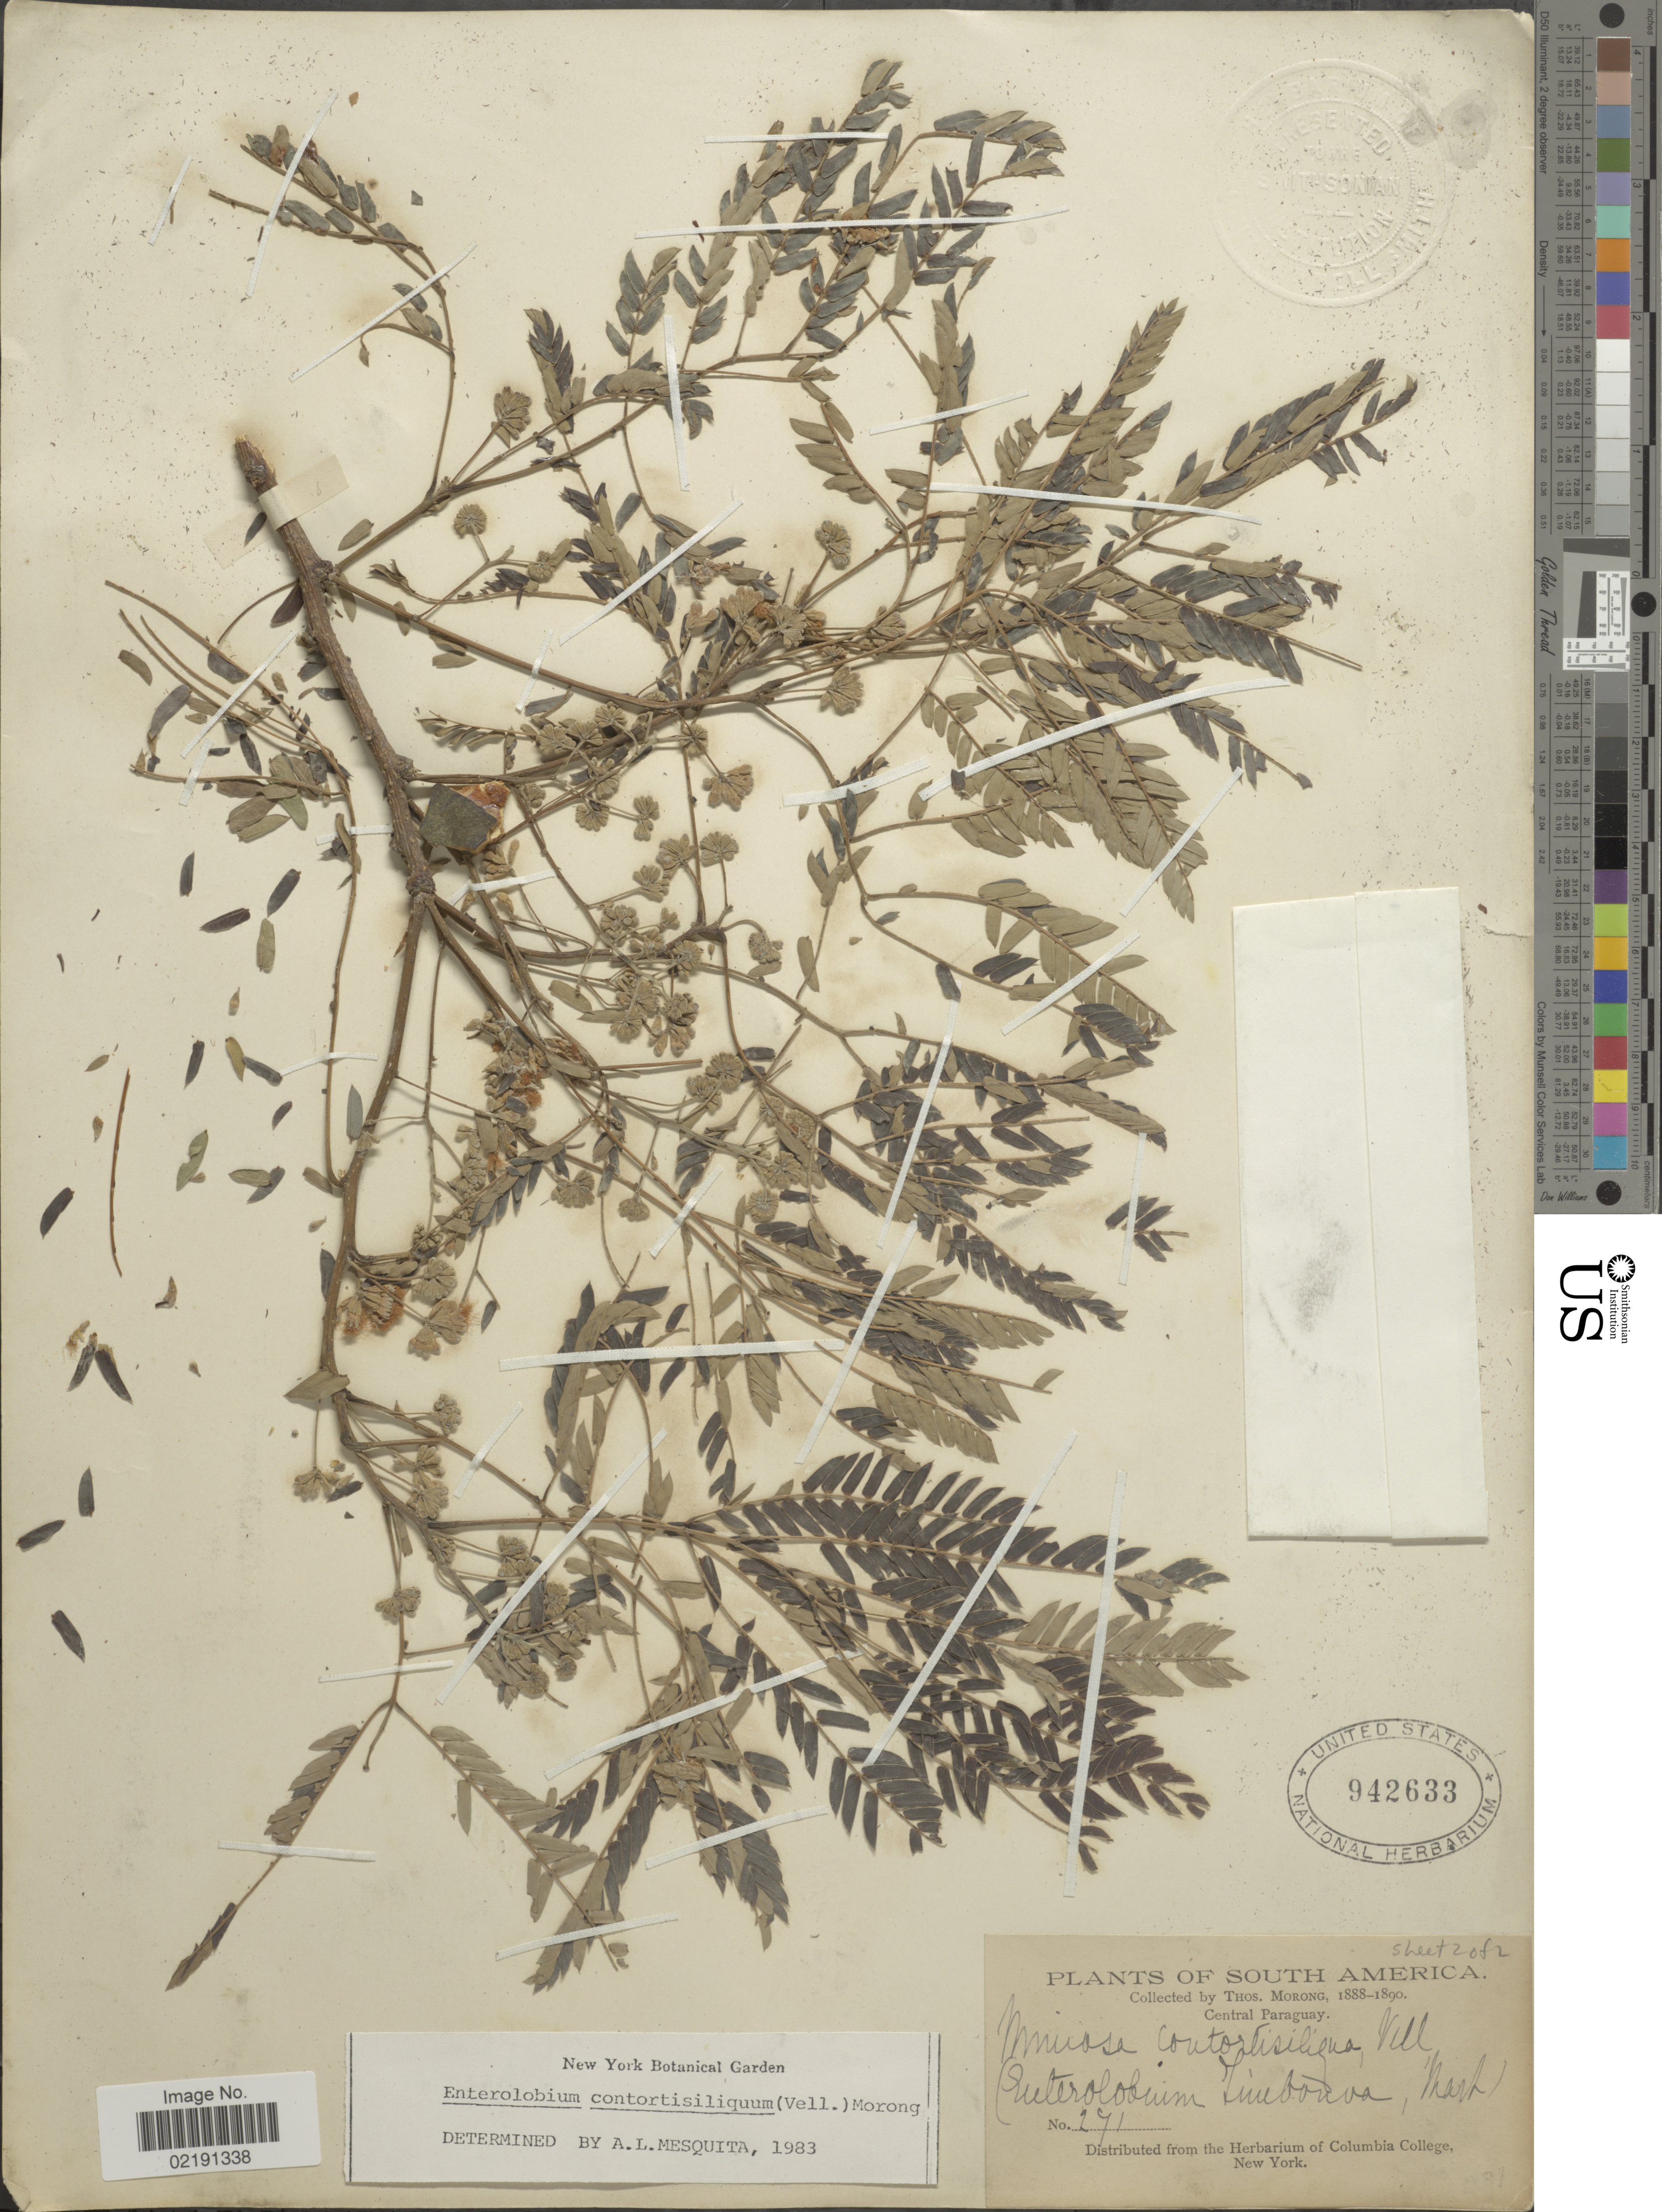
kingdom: Plantae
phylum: Tracheophyta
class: Magnoliopsida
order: Fabales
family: Fabaceae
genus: Enterolobium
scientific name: Enterolobium contortisiliquum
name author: (Vell.) Morong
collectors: ex herb. T. Morong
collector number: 271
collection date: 1888/1890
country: Paraguay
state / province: Central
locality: Central Paraguay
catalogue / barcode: US 942633